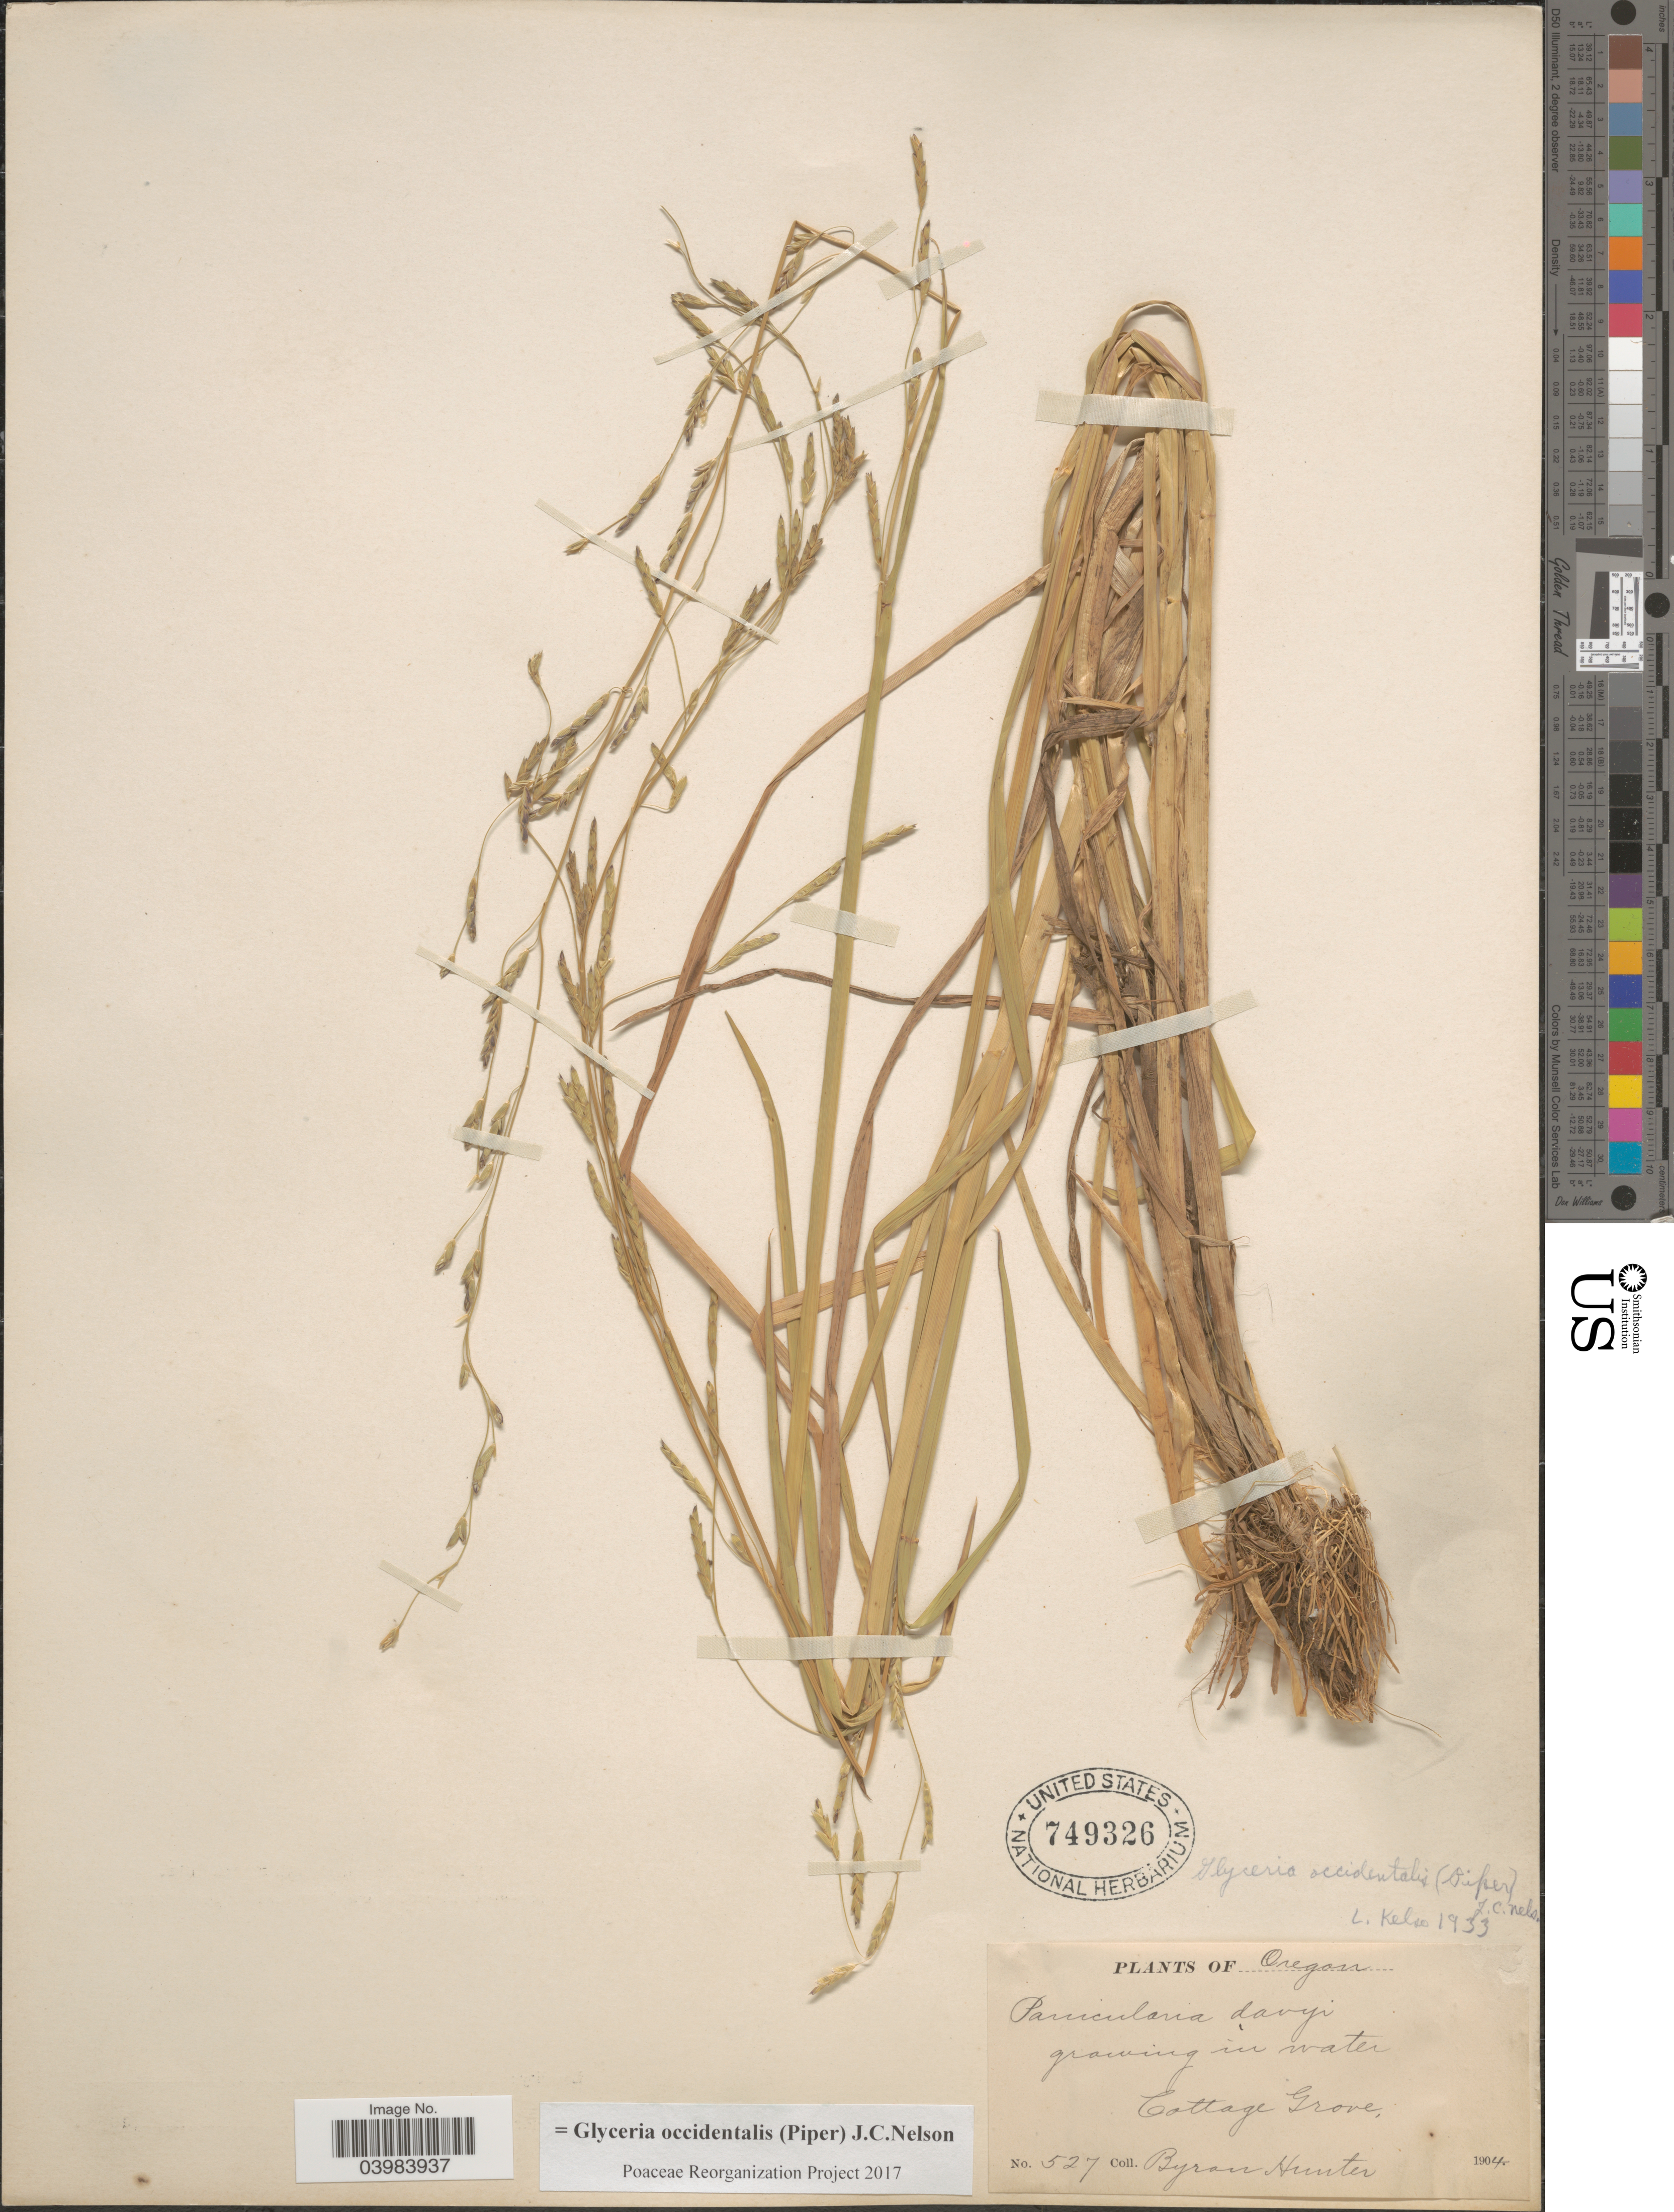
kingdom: Plantae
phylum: Tracheophyta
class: Liliopsida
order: Poales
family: Poaceae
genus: Glyceria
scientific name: Glyceria occidentalis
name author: (Piper) J.C. Nelson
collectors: B. Hunter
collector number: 527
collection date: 1904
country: United States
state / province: Oregon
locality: Growing in water. Cottage Grove.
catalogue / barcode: US 749326